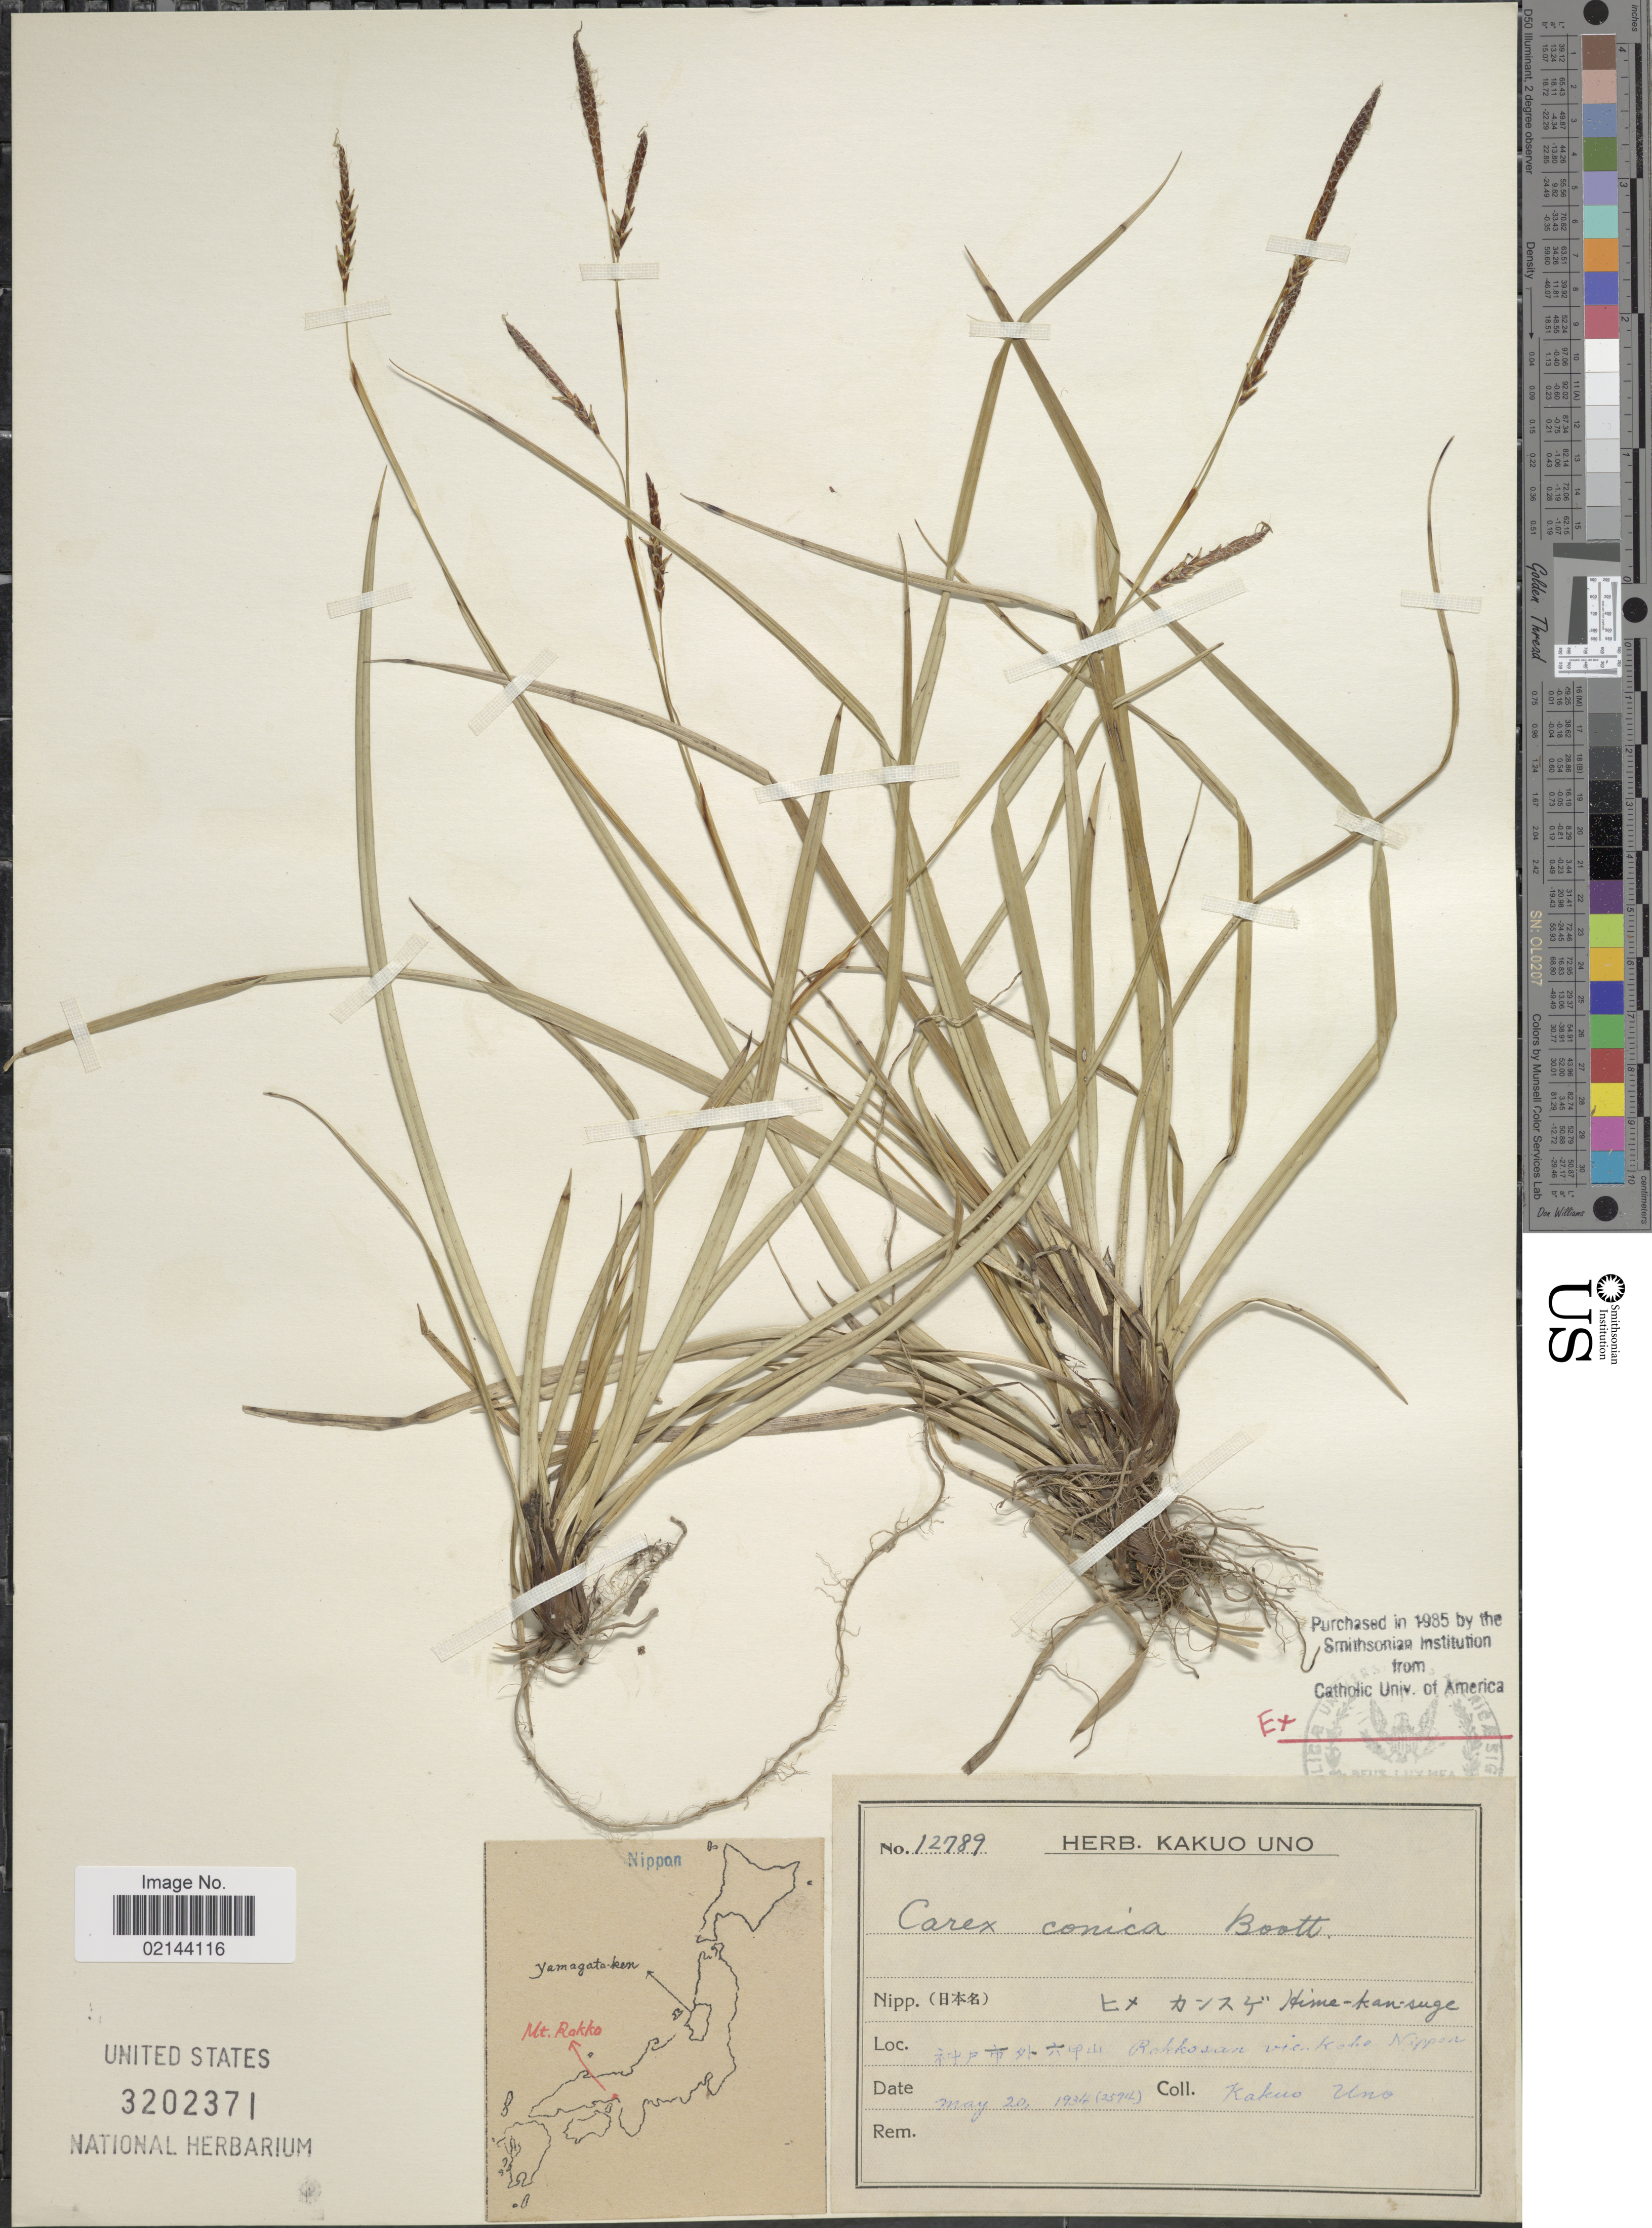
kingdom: Plantae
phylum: Tracheophyta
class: Liliopsida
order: Poales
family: Cyperaceae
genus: Carex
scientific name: Carex conica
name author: Boott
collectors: K. Uno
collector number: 12789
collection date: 1934-05-20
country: Japan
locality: Rokkosan vic. Kobe, Nippon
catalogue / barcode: US 3202371